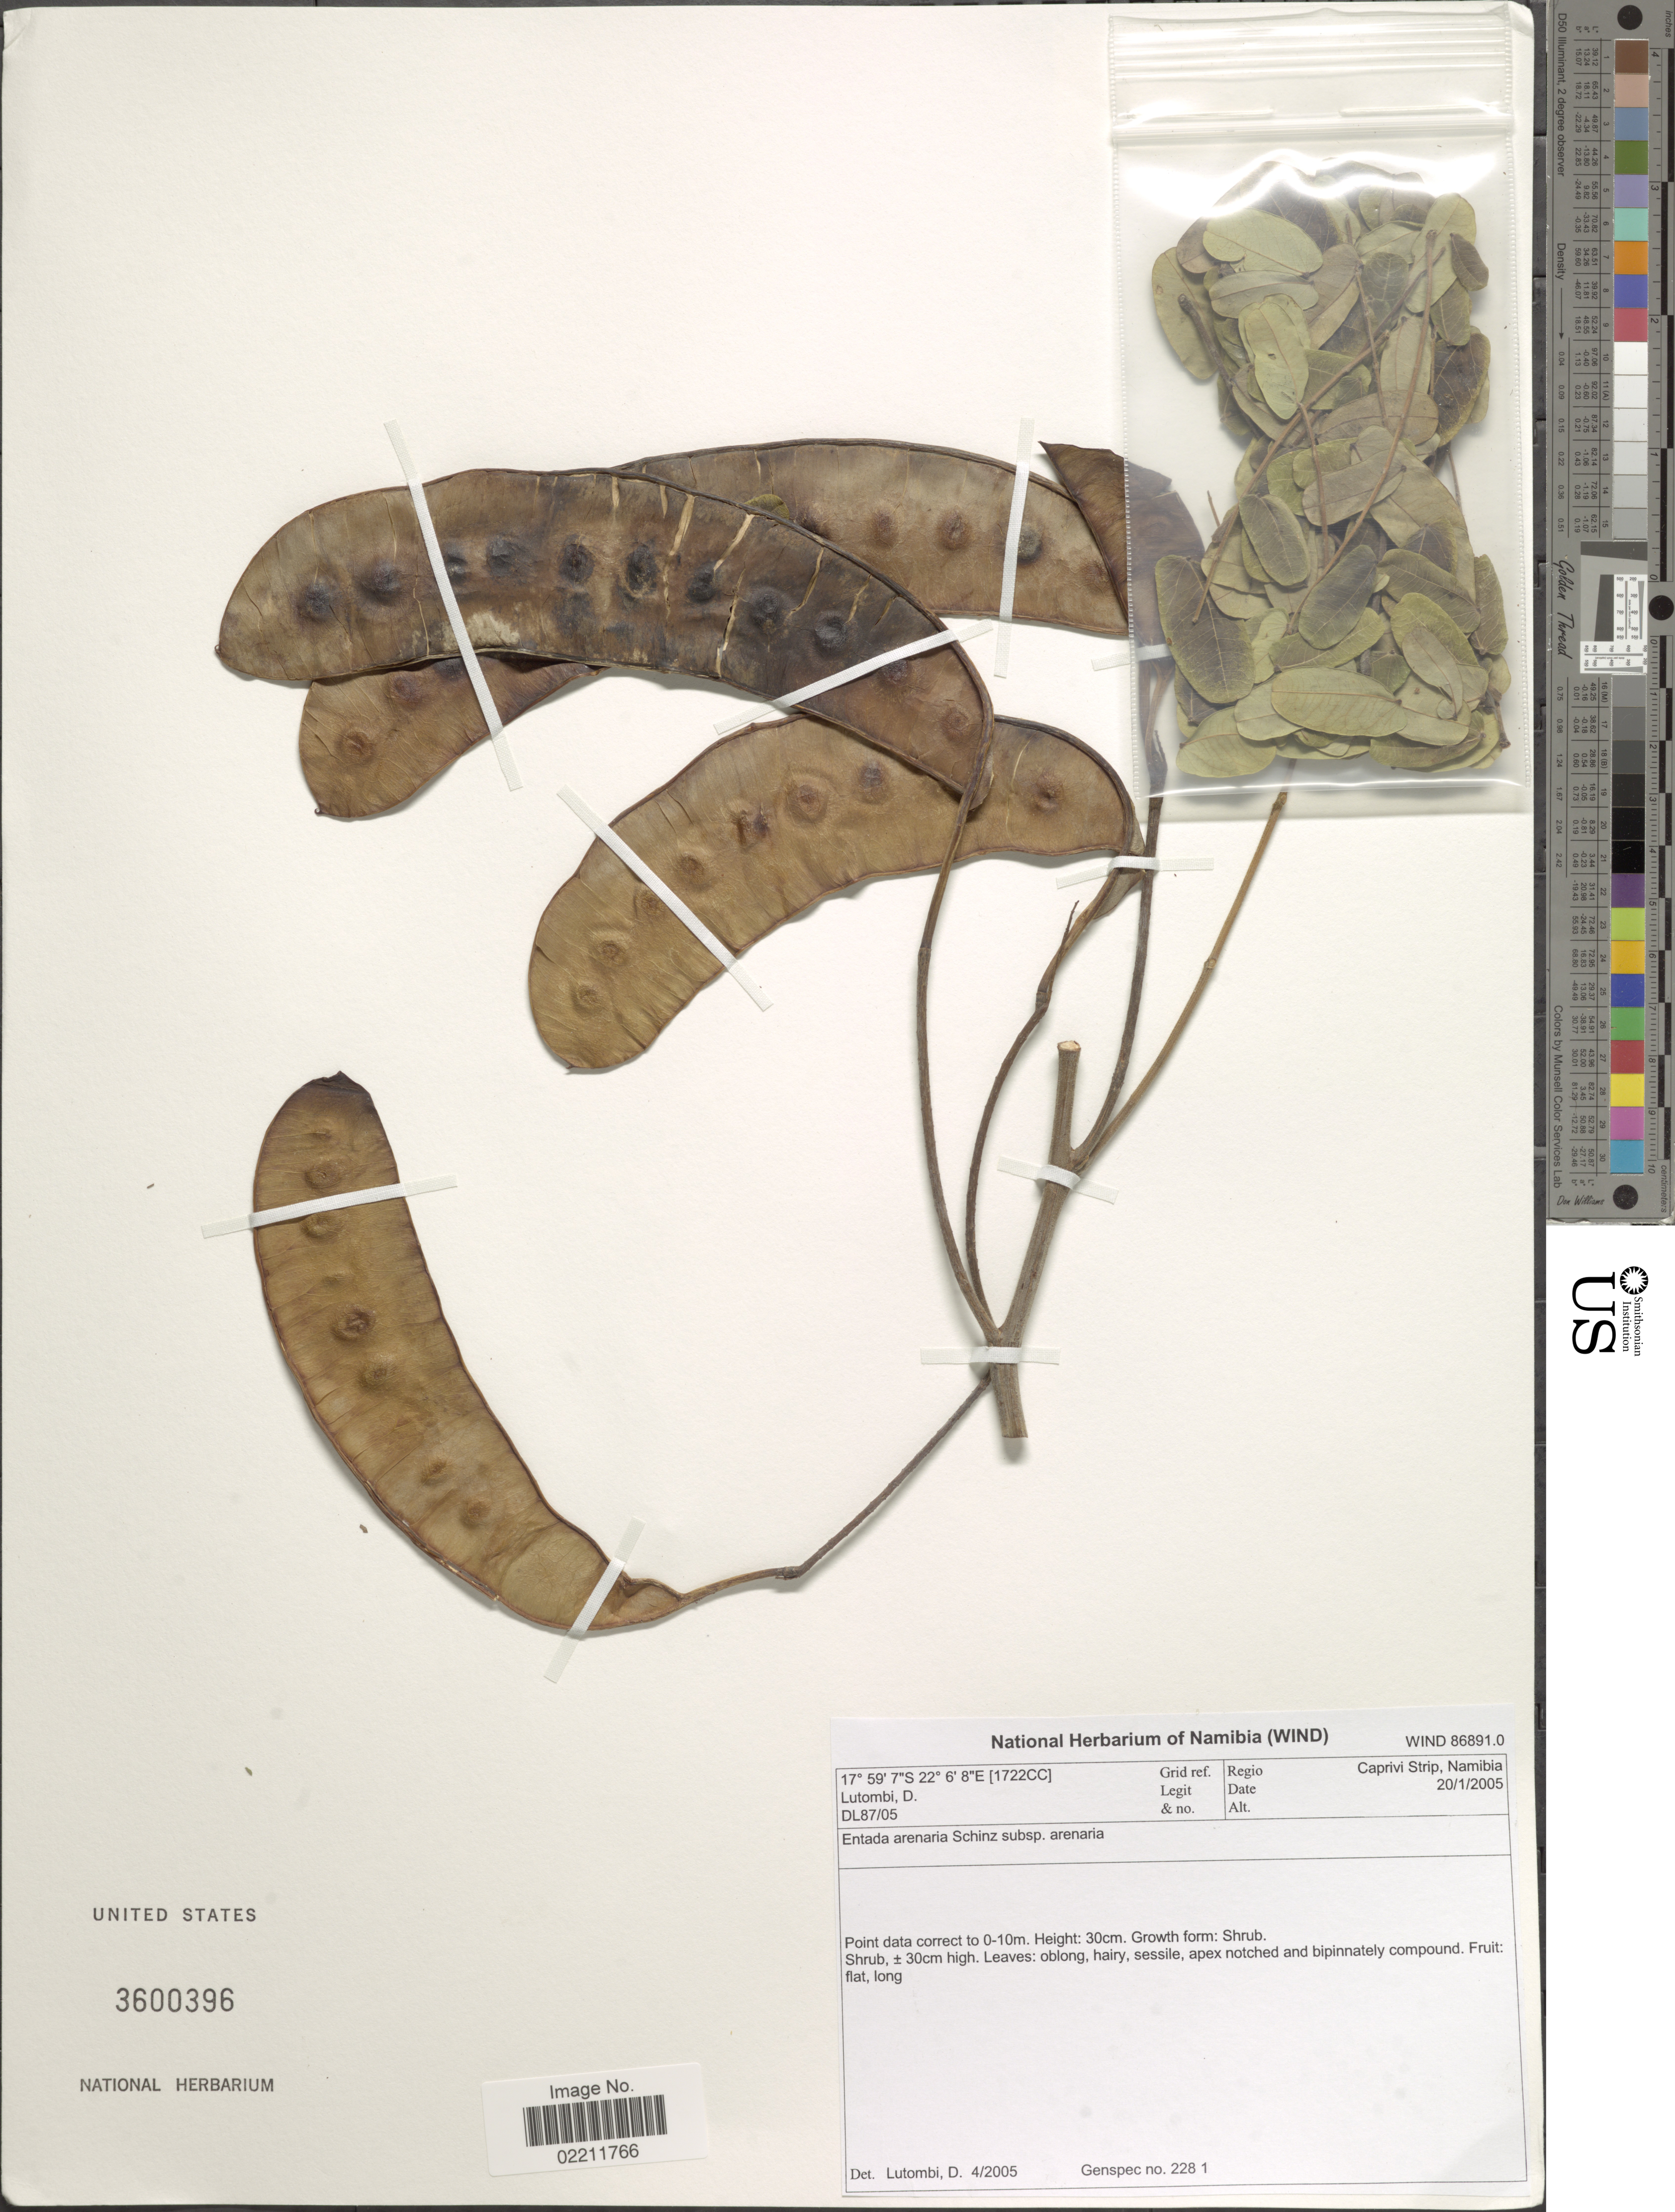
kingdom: Plantae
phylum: Tracheophyta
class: Magnoliopsida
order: Fabales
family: Fabaceae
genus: Entada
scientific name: Entada arenaria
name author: Schinz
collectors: D. Lutombi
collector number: DL87/05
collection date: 2005-01-20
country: Namibia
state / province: Caprivi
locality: Regio Caprivi Strip, Namibia.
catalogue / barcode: US 3600396